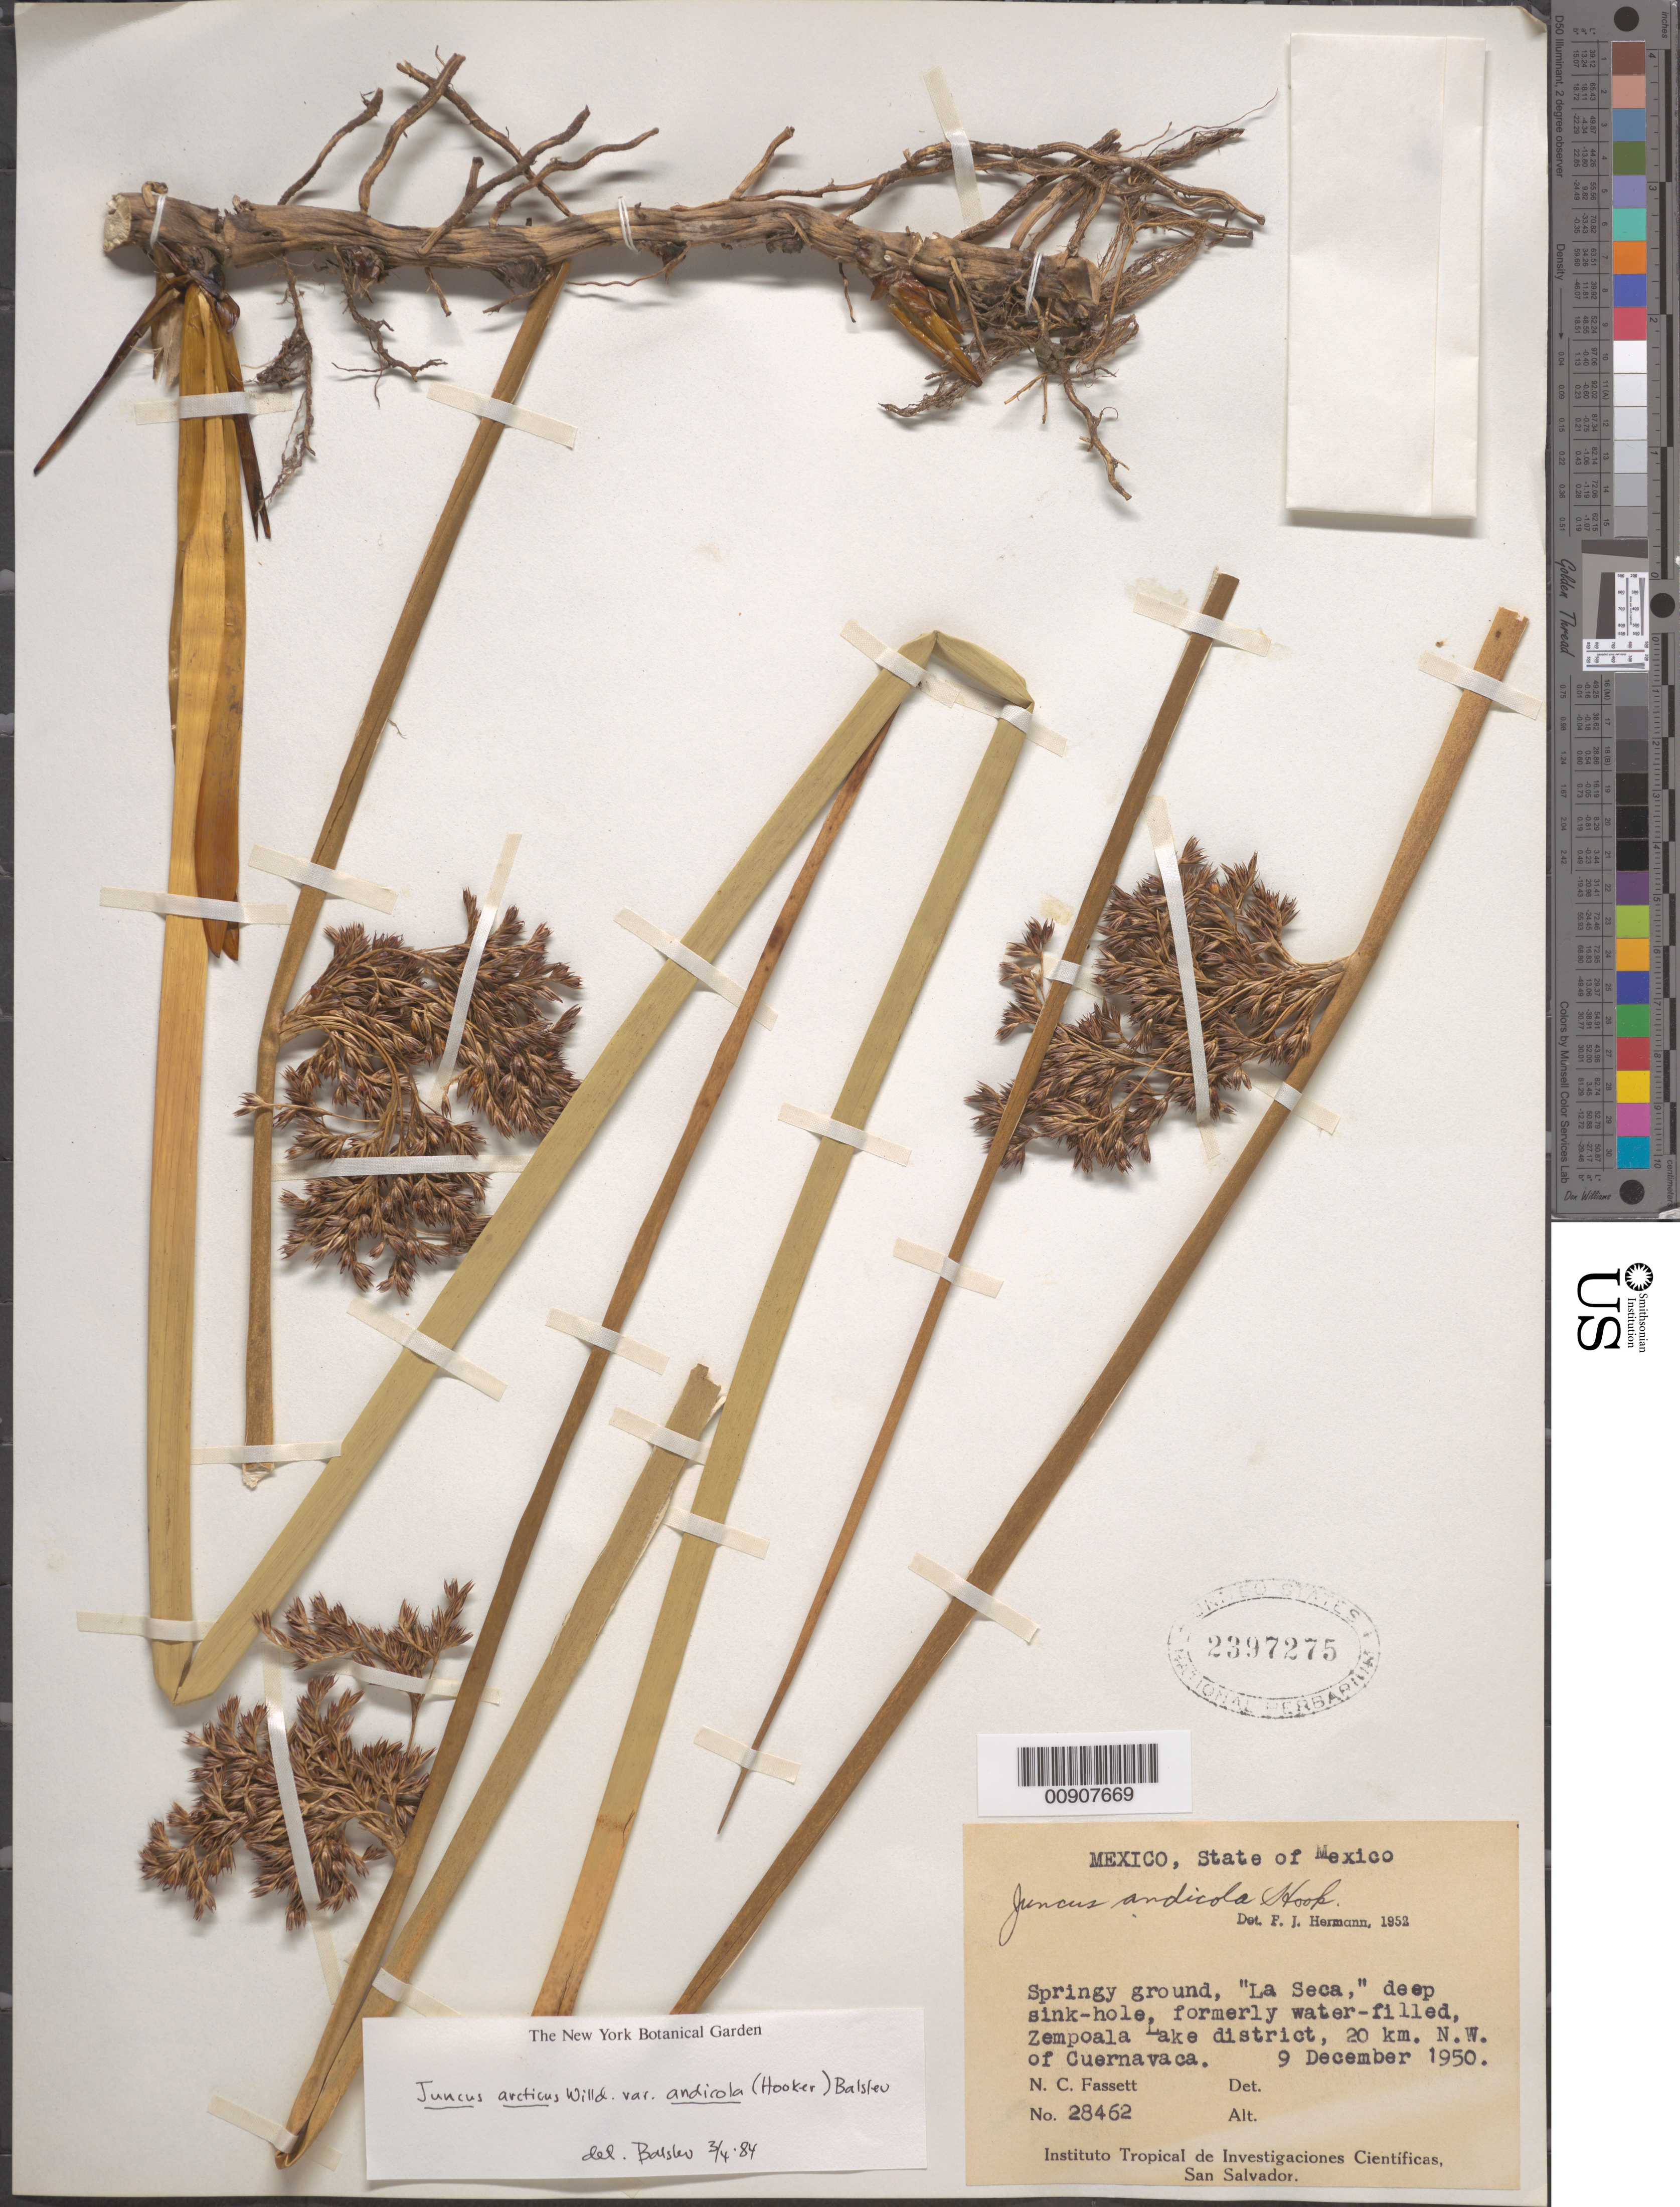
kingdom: Plantae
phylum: Tracheophyta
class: Liliopsida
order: Poales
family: Juncaceae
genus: Juncus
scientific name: Juncus arcticus var. andicola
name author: (Hook.) Balslev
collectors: N. C. Fassett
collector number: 28462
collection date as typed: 09 Dec 1950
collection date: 1950-12-09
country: Mexico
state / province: México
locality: La Seca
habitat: Springy ground.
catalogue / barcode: US 2397275